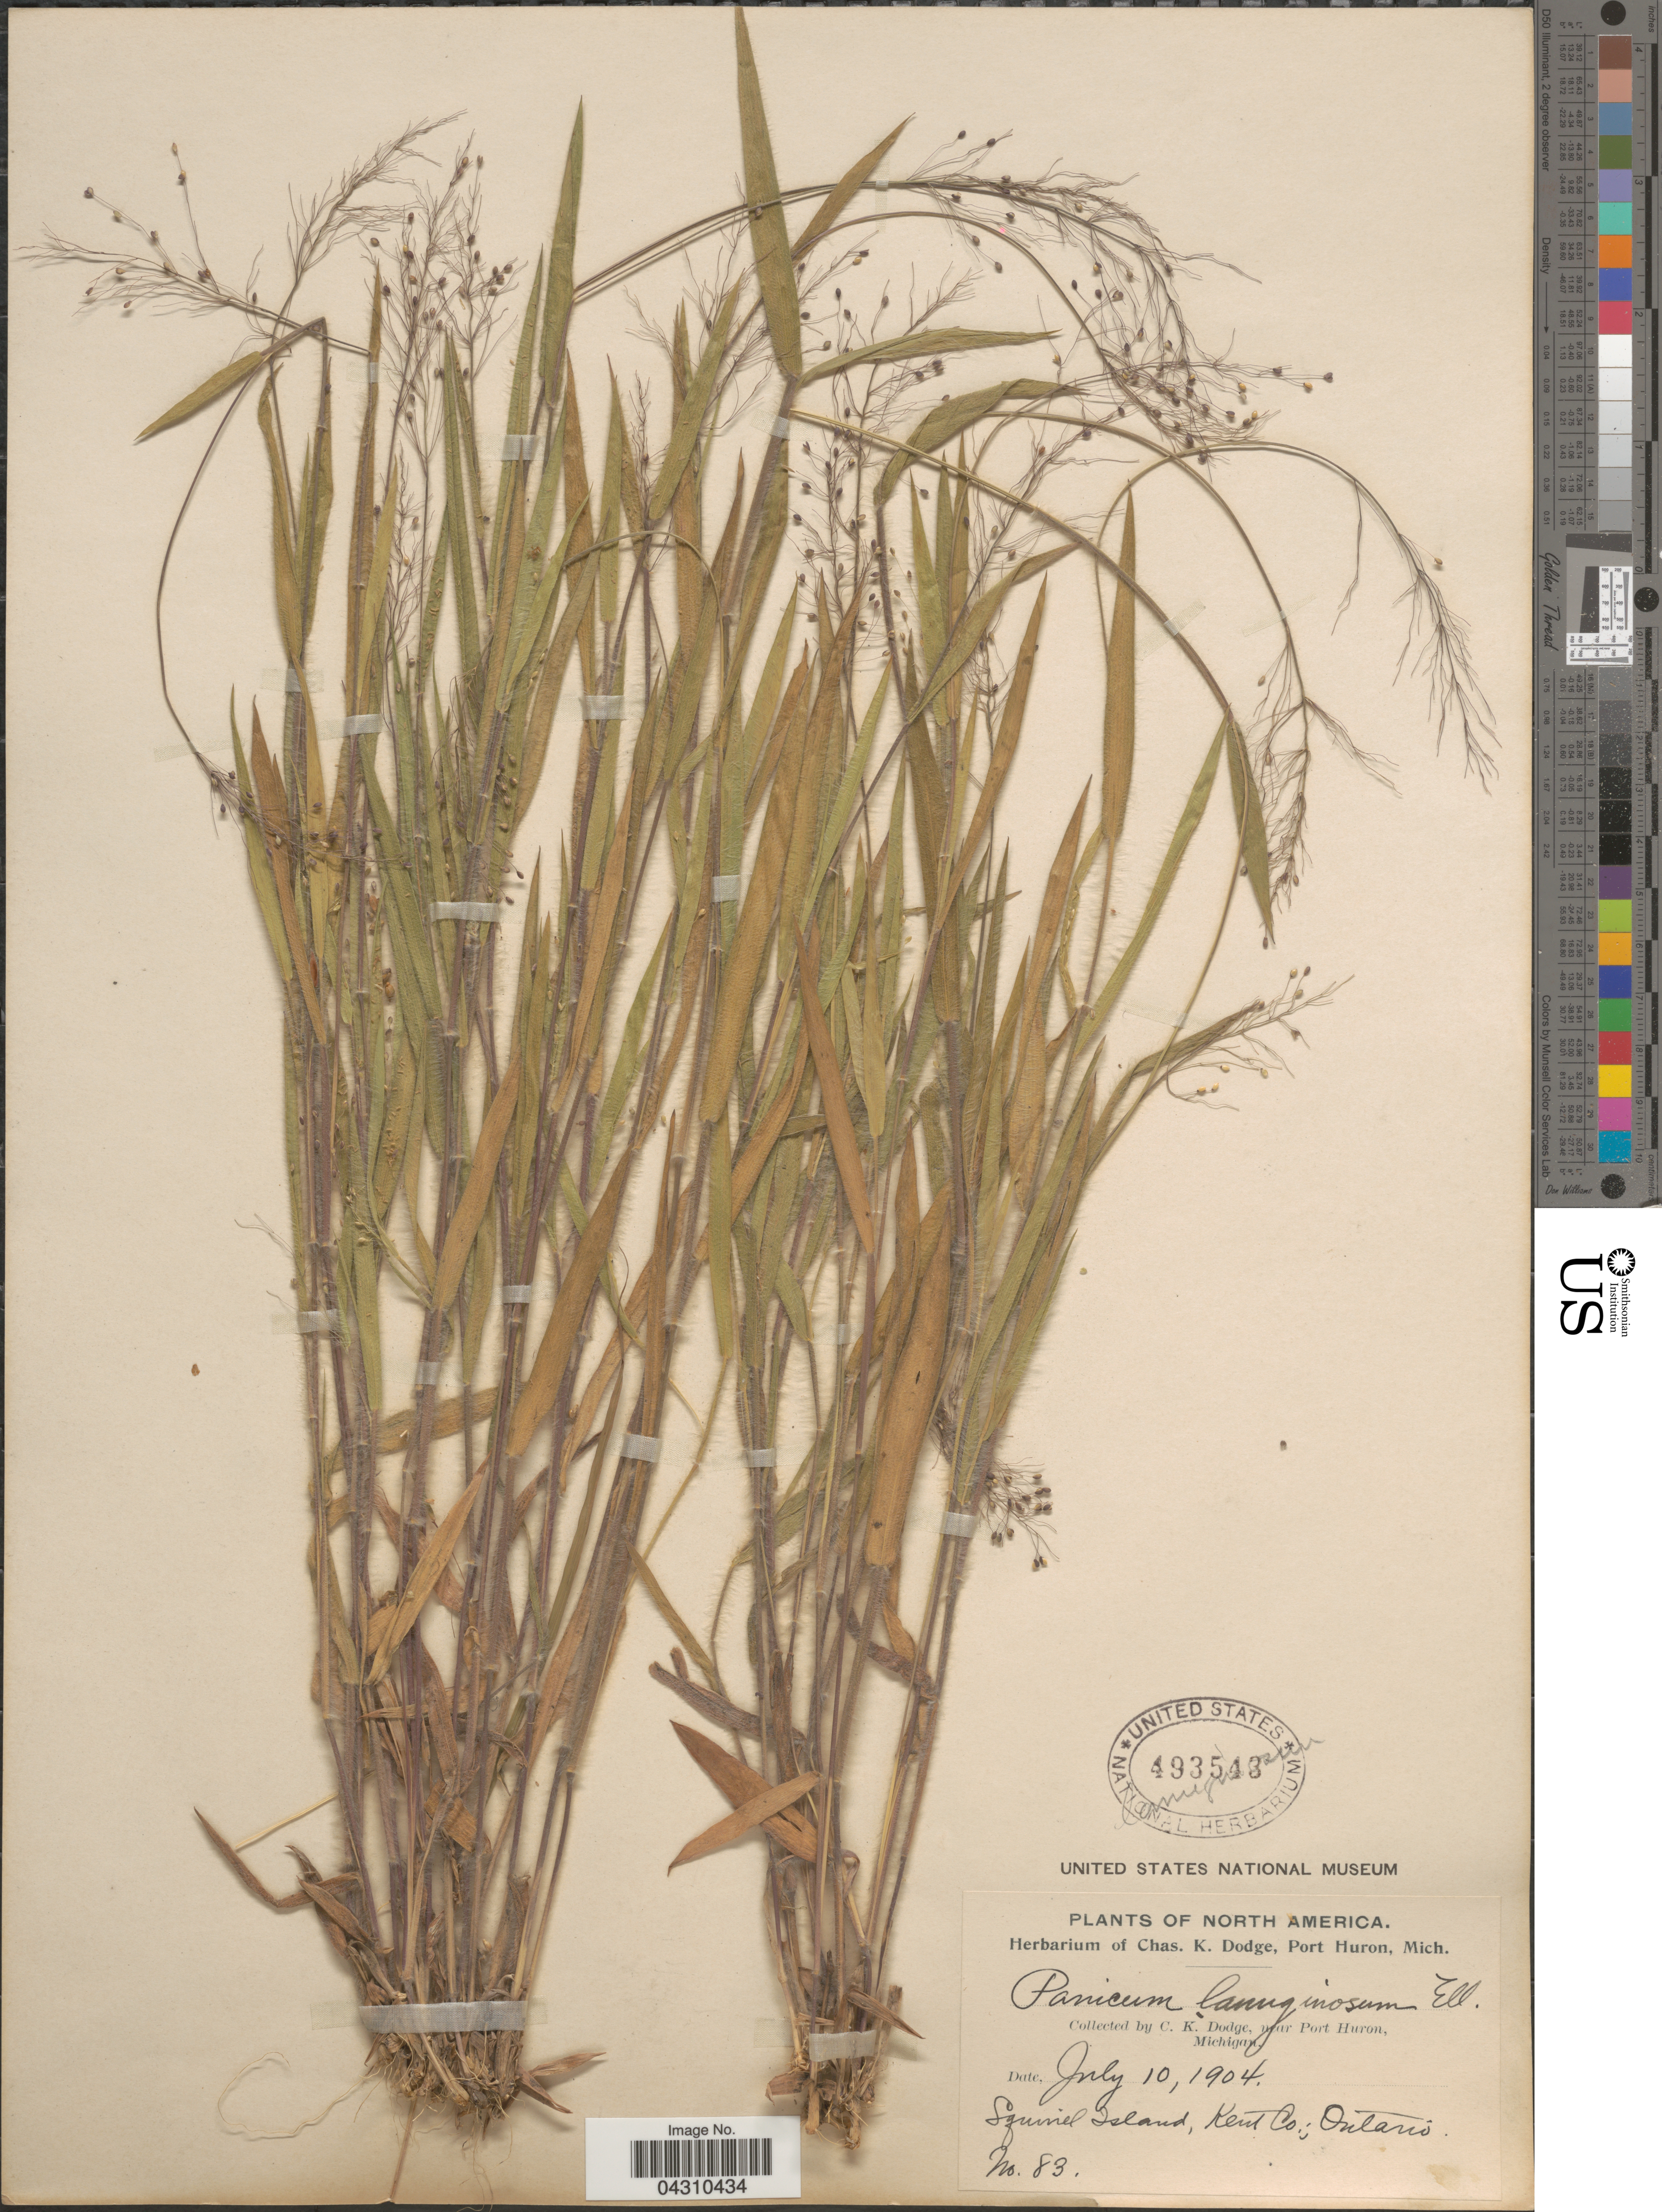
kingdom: Plantae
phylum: Tracheophyta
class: Liliopsida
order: Poales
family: Poaceae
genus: Dichanthelium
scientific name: Dichanthelium acuminatum var. acuminatum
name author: (Sw.) Gould & C.A. Clark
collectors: C. K. Dodge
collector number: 83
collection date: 1904-07-10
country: Canada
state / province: Ontario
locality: Squirrel Island, Kent Co.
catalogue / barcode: US 493543